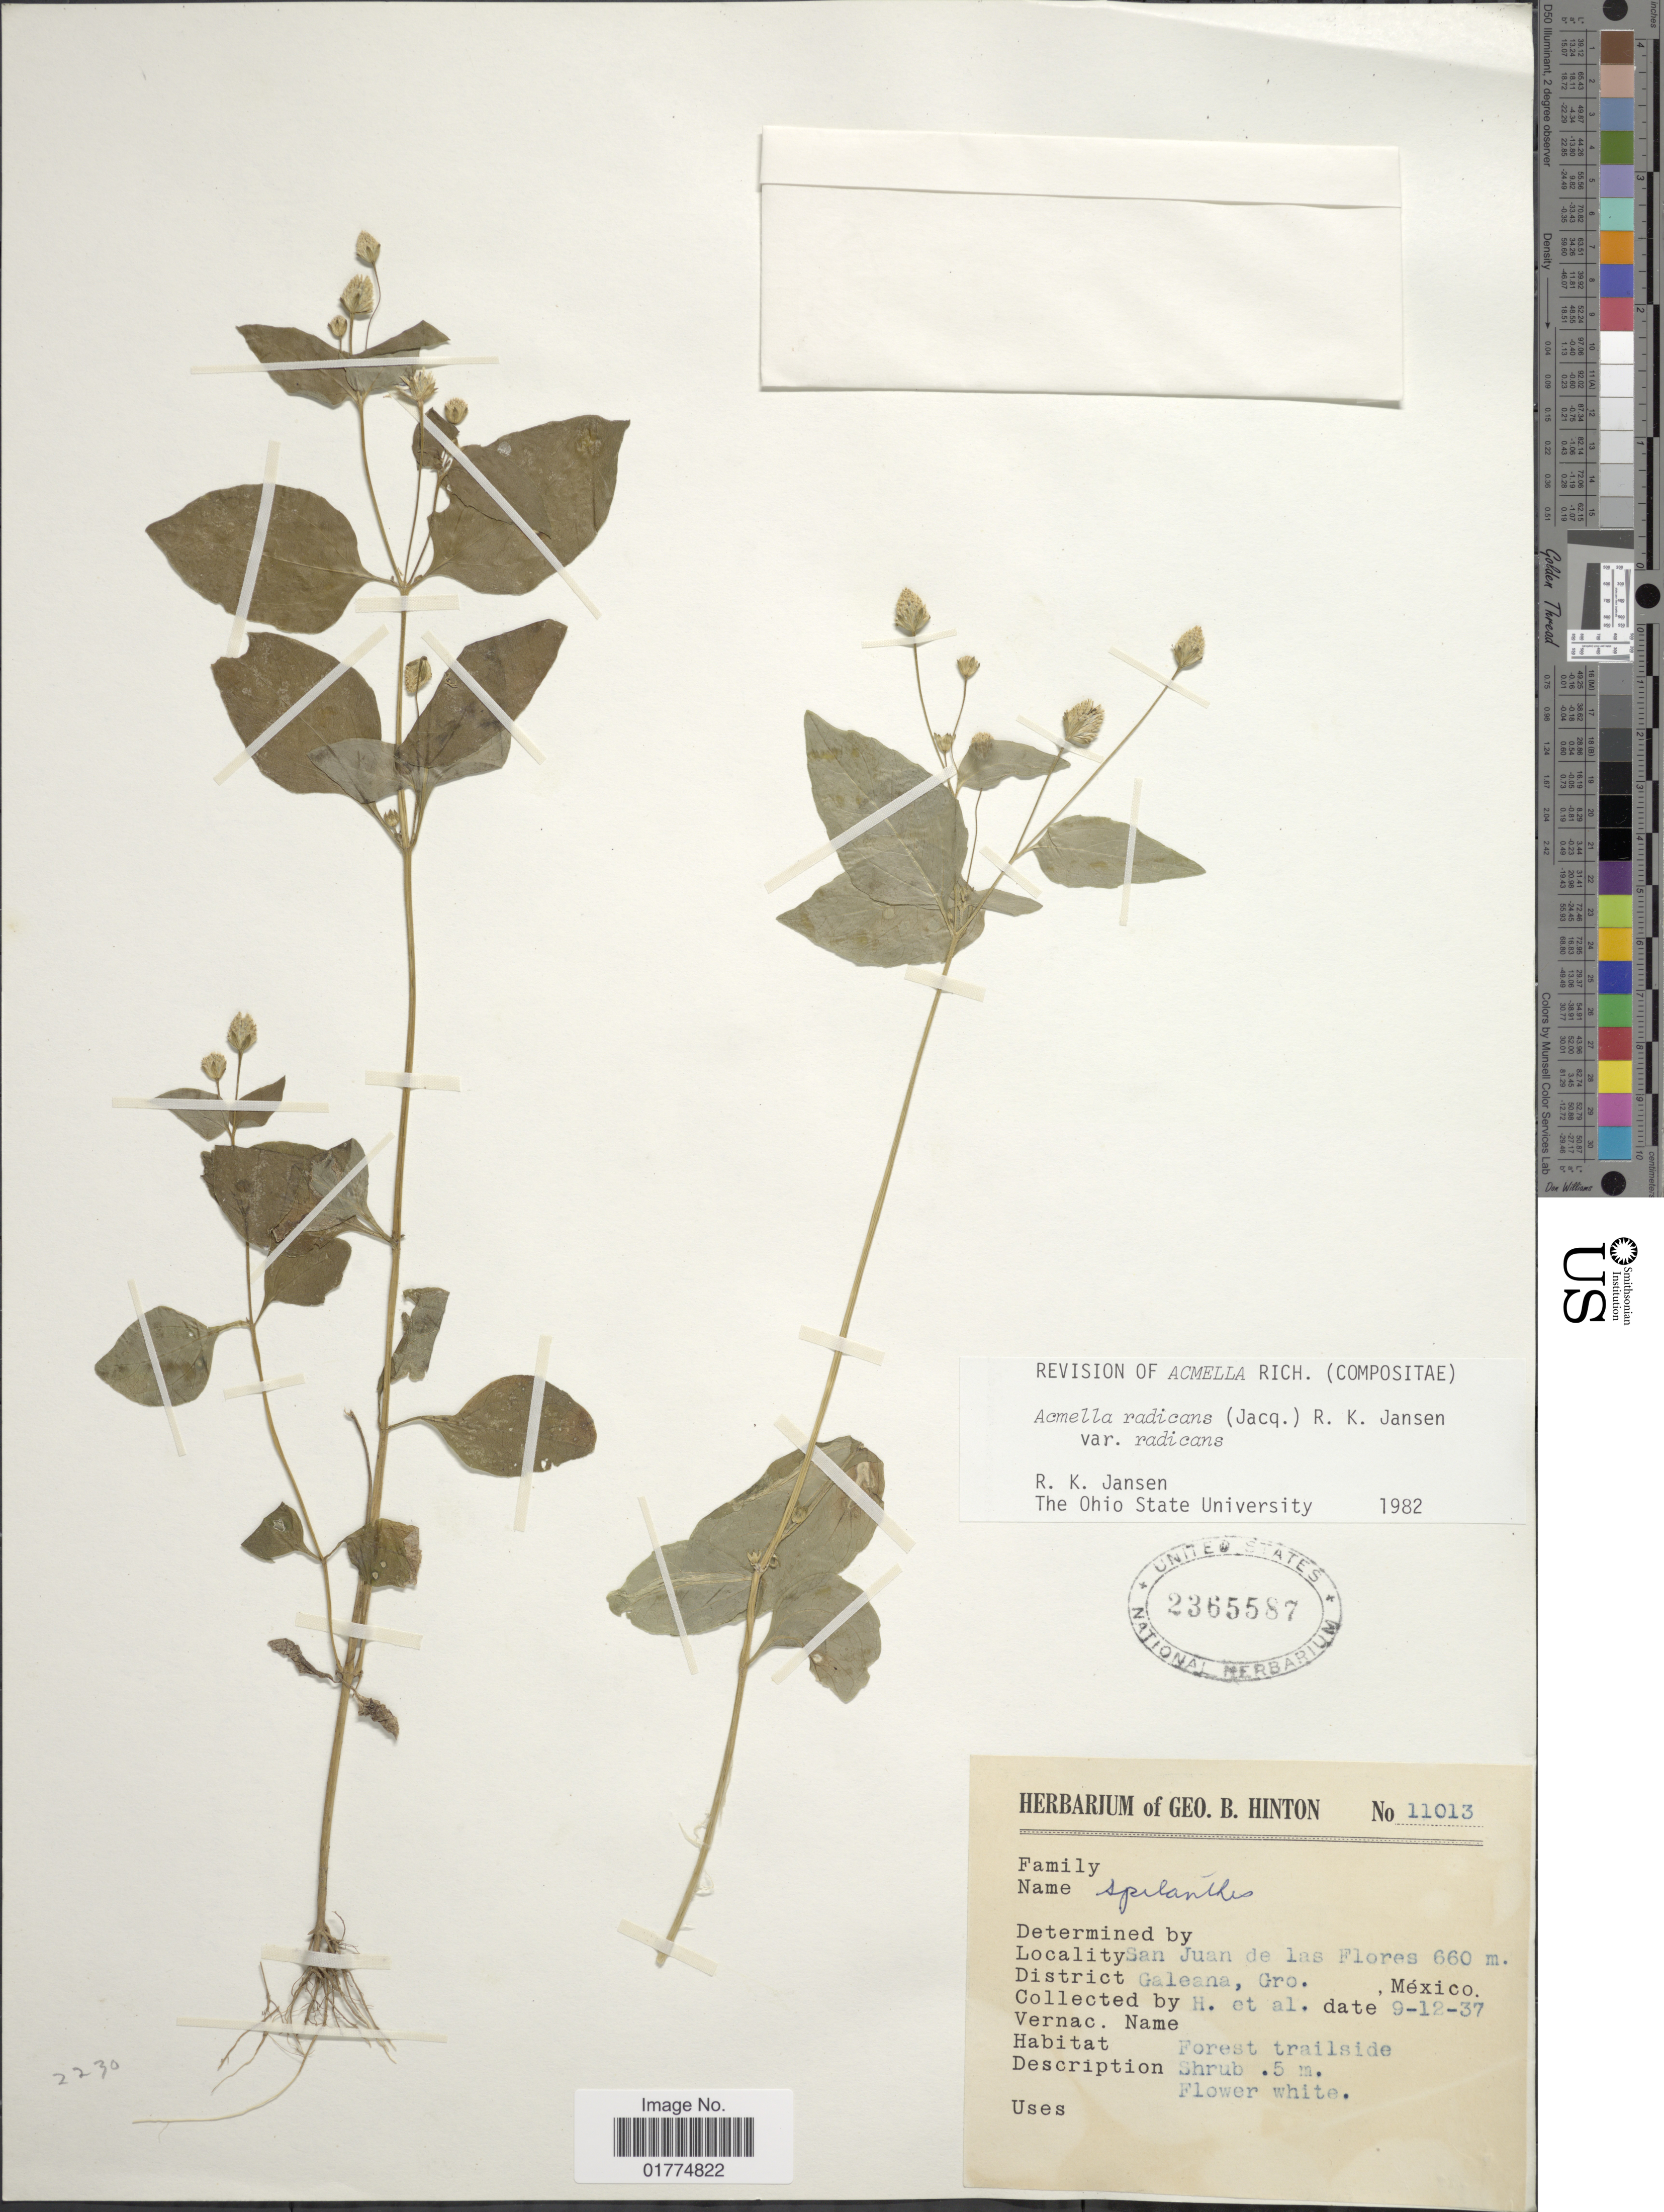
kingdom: Plantae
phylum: Tracheophyta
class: Magnoliopsida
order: Asterales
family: Asteraceae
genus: Acmella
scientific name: Acmella radicans var. radicans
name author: (Jacq.) R.K. Jansen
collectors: G. B. Hinton & et al.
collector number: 11013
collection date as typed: Transcribed d/m/y: 12/9/37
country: Mexico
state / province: Guerrero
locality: San Juan de las Flores. District Galeana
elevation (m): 660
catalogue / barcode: US 2365587